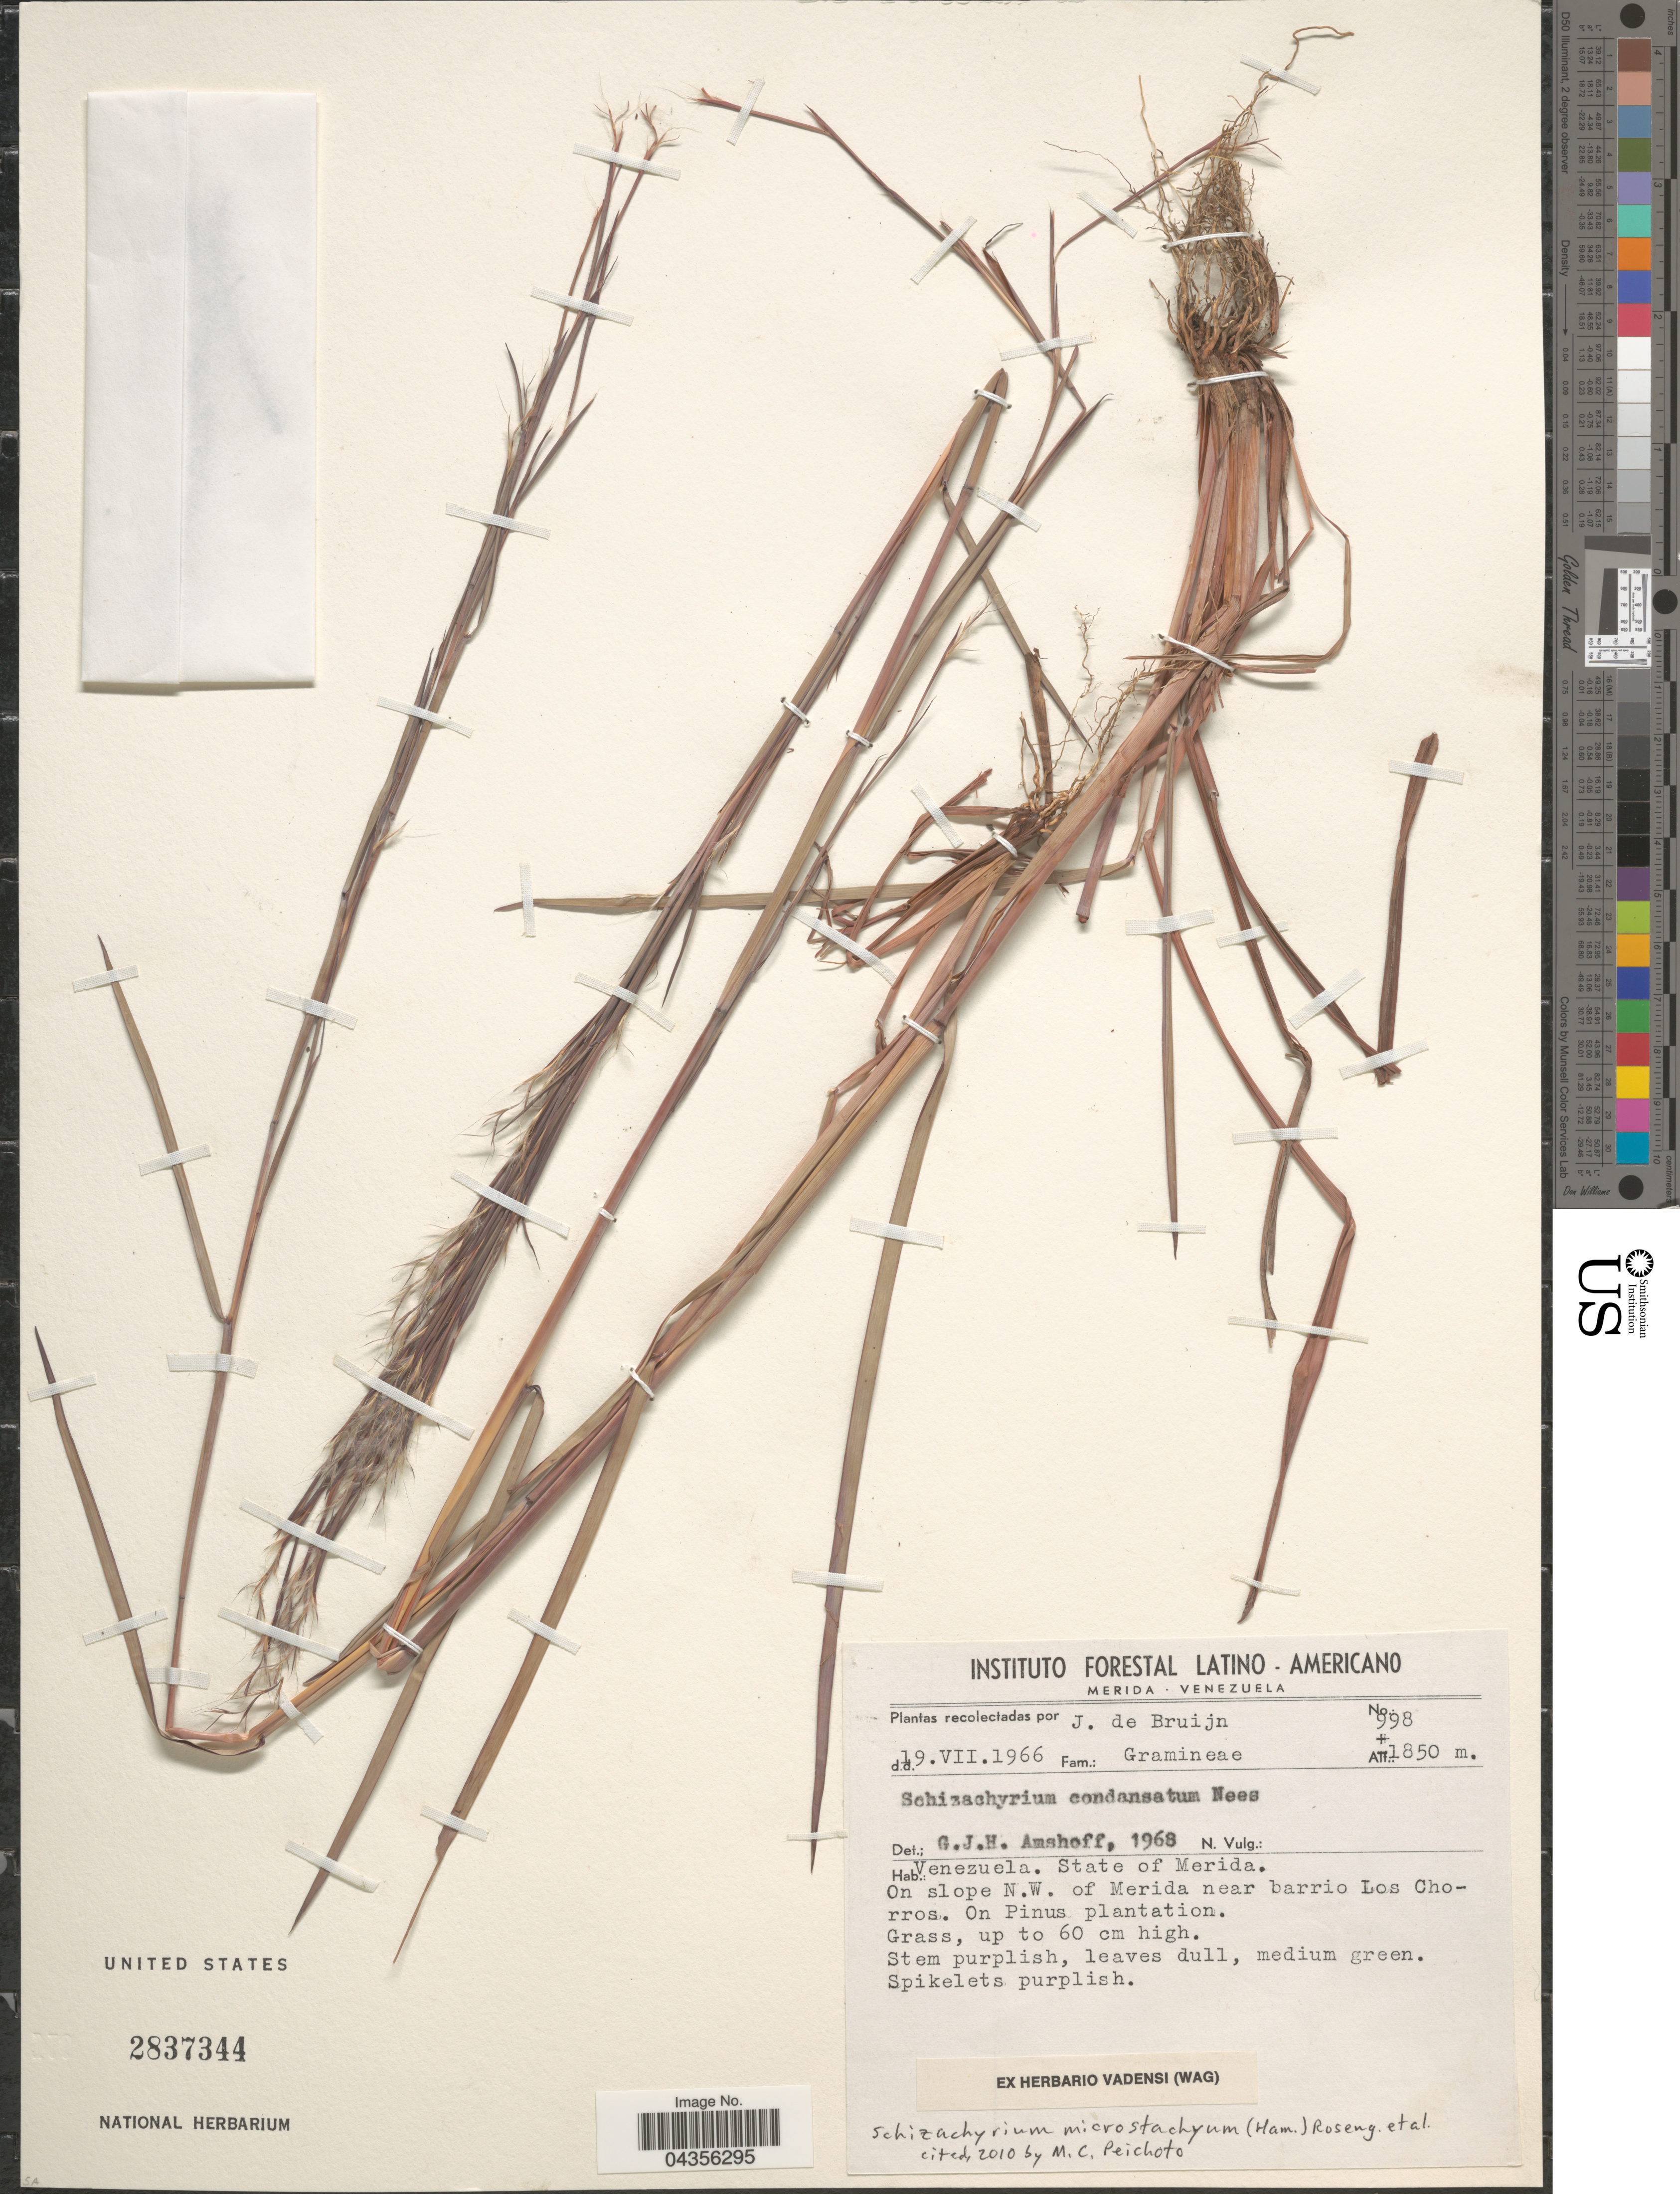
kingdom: Plantae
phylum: Tracheophyta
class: Liliopsida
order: Poales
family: Poaceae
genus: Schizachyrium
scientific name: Schizachyrium microstachyum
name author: (Desv. ex Ham.) Roseng. et al.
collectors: J. Bruijn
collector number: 998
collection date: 1966-07-19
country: Venezuela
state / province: Merida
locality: On slope N.W. of Merida near barrio Los Chorros. On Pinus plantation.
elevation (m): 1850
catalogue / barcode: US 2837344